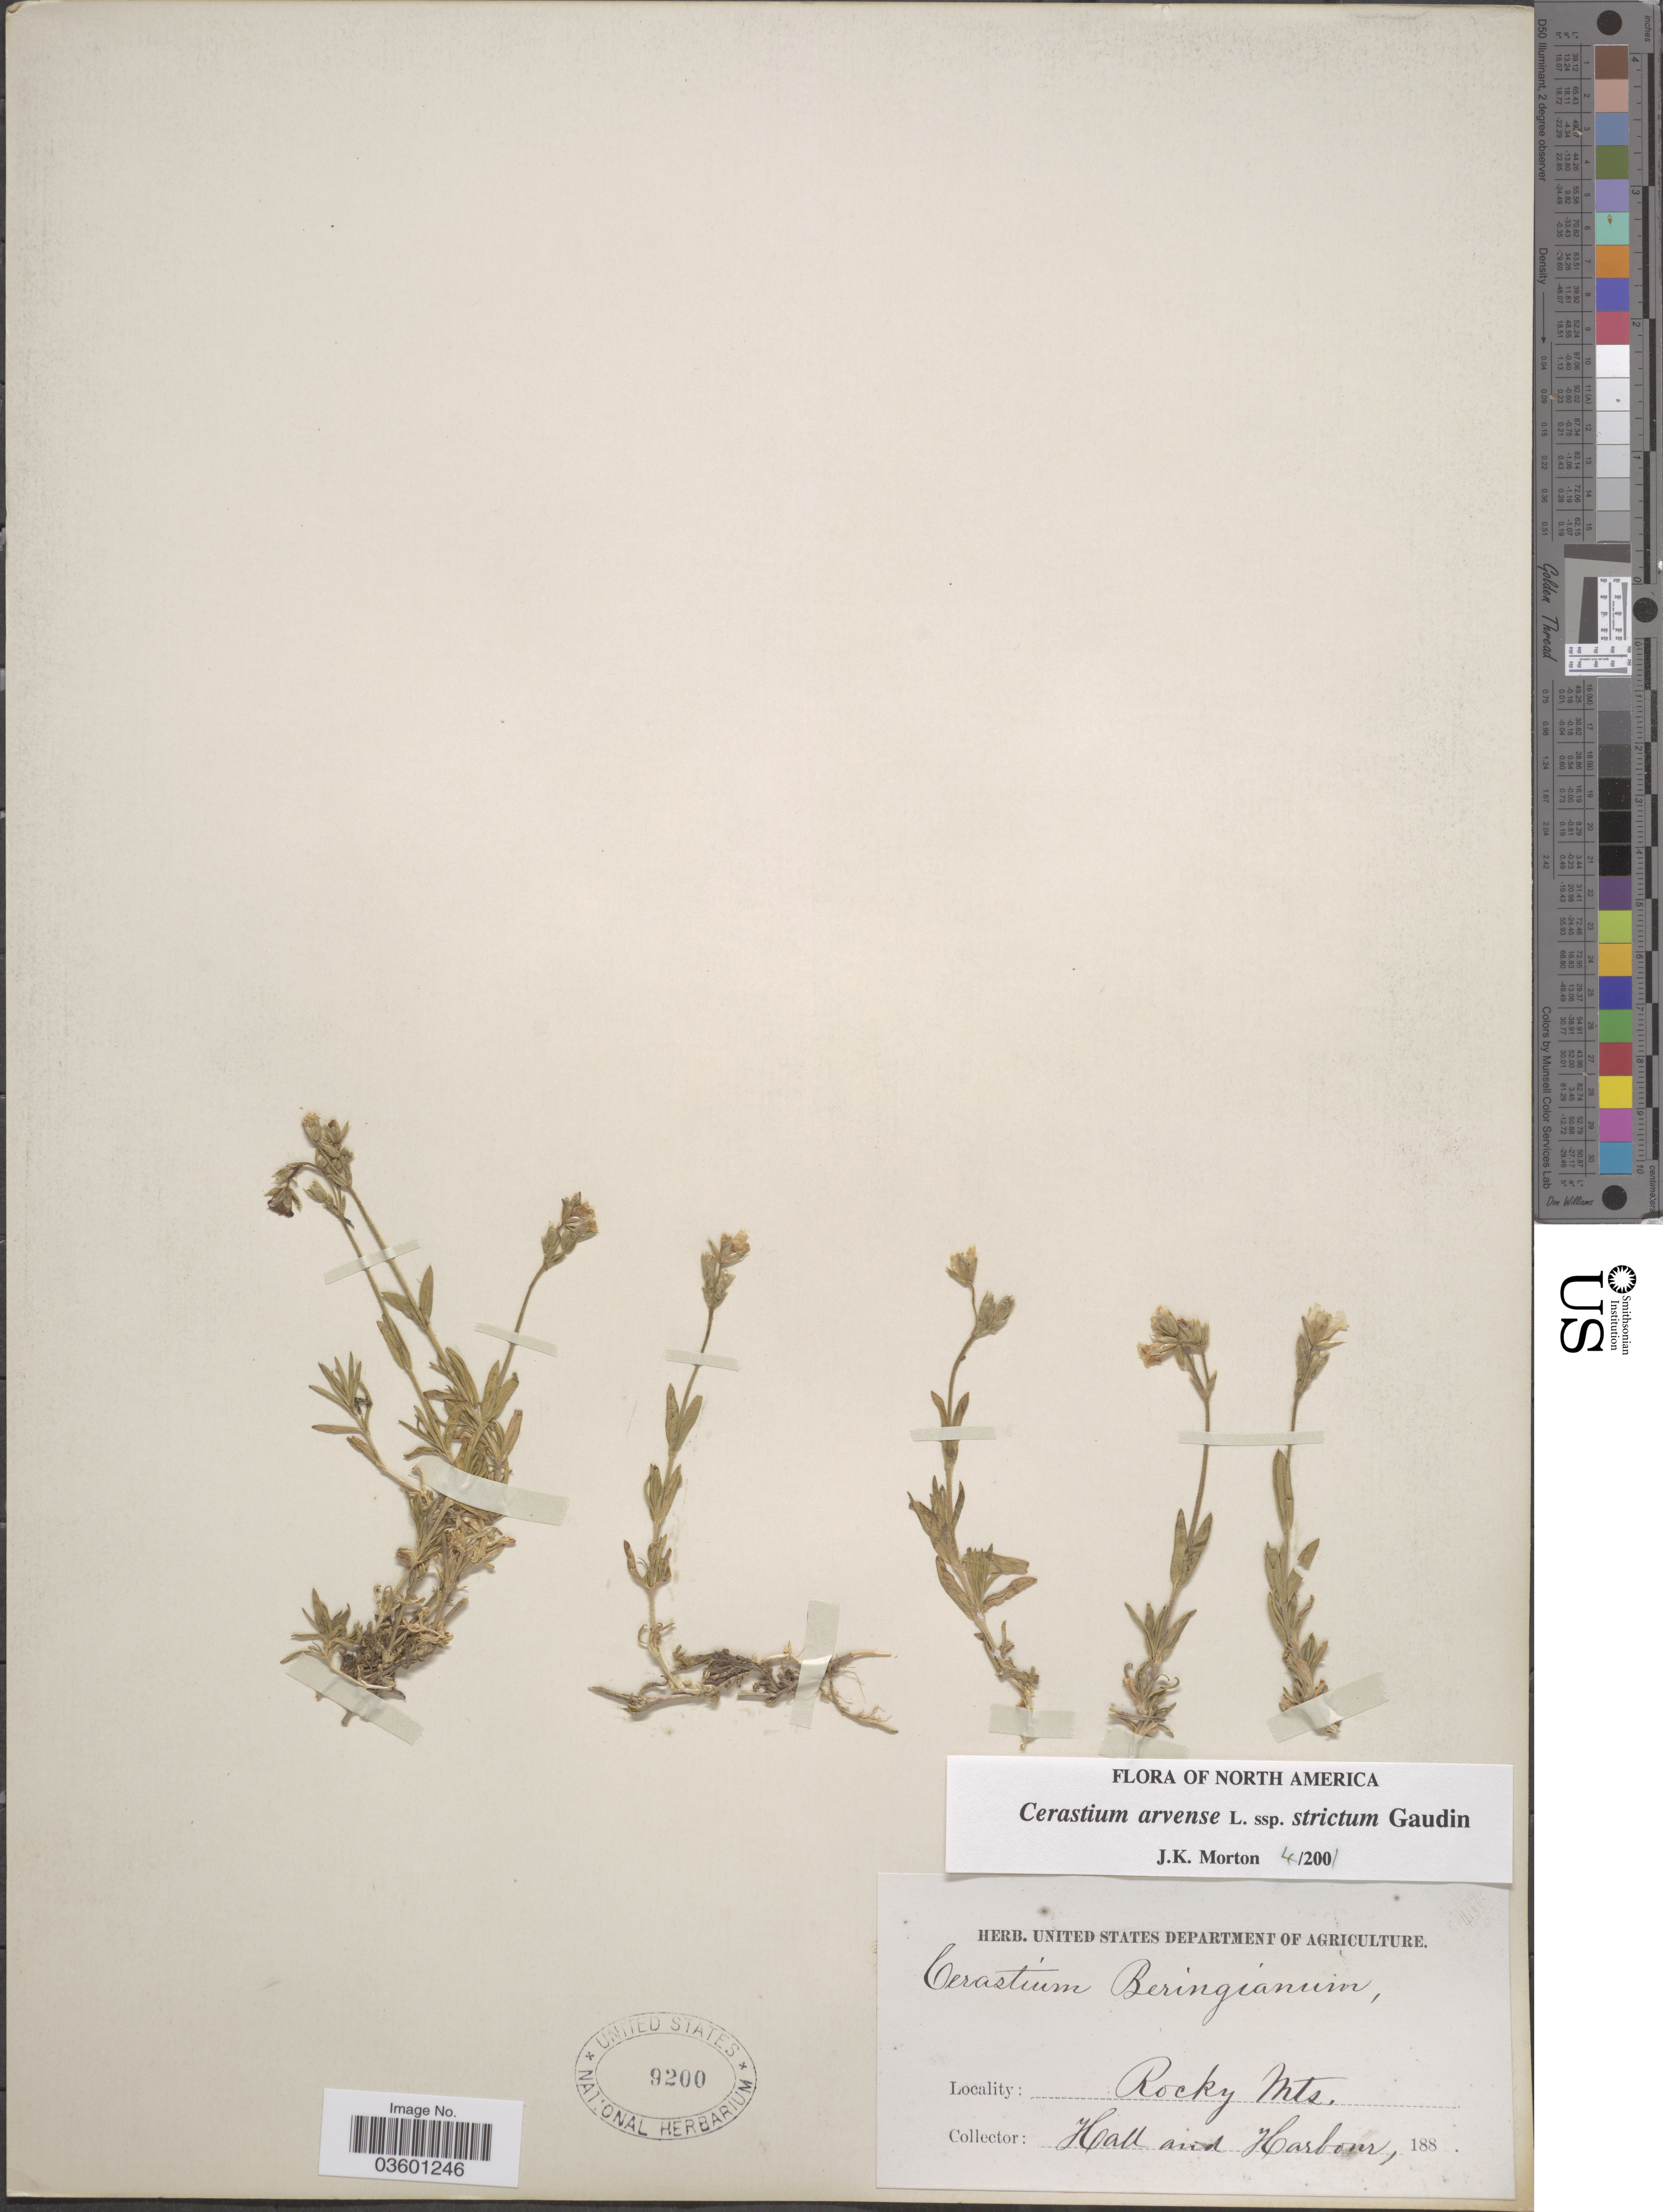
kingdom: Plantae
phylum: Tracheophyta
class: Magnoliopsida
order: Caryophyllales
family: Caryophyllaceae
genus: Cerastium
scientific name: Cerastium arvense subsp. strictum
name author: (L.) Ugborogho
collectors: -- Hall & Harbour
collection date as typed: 188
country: United States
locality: Rocky Mts.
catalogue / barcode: US 9200